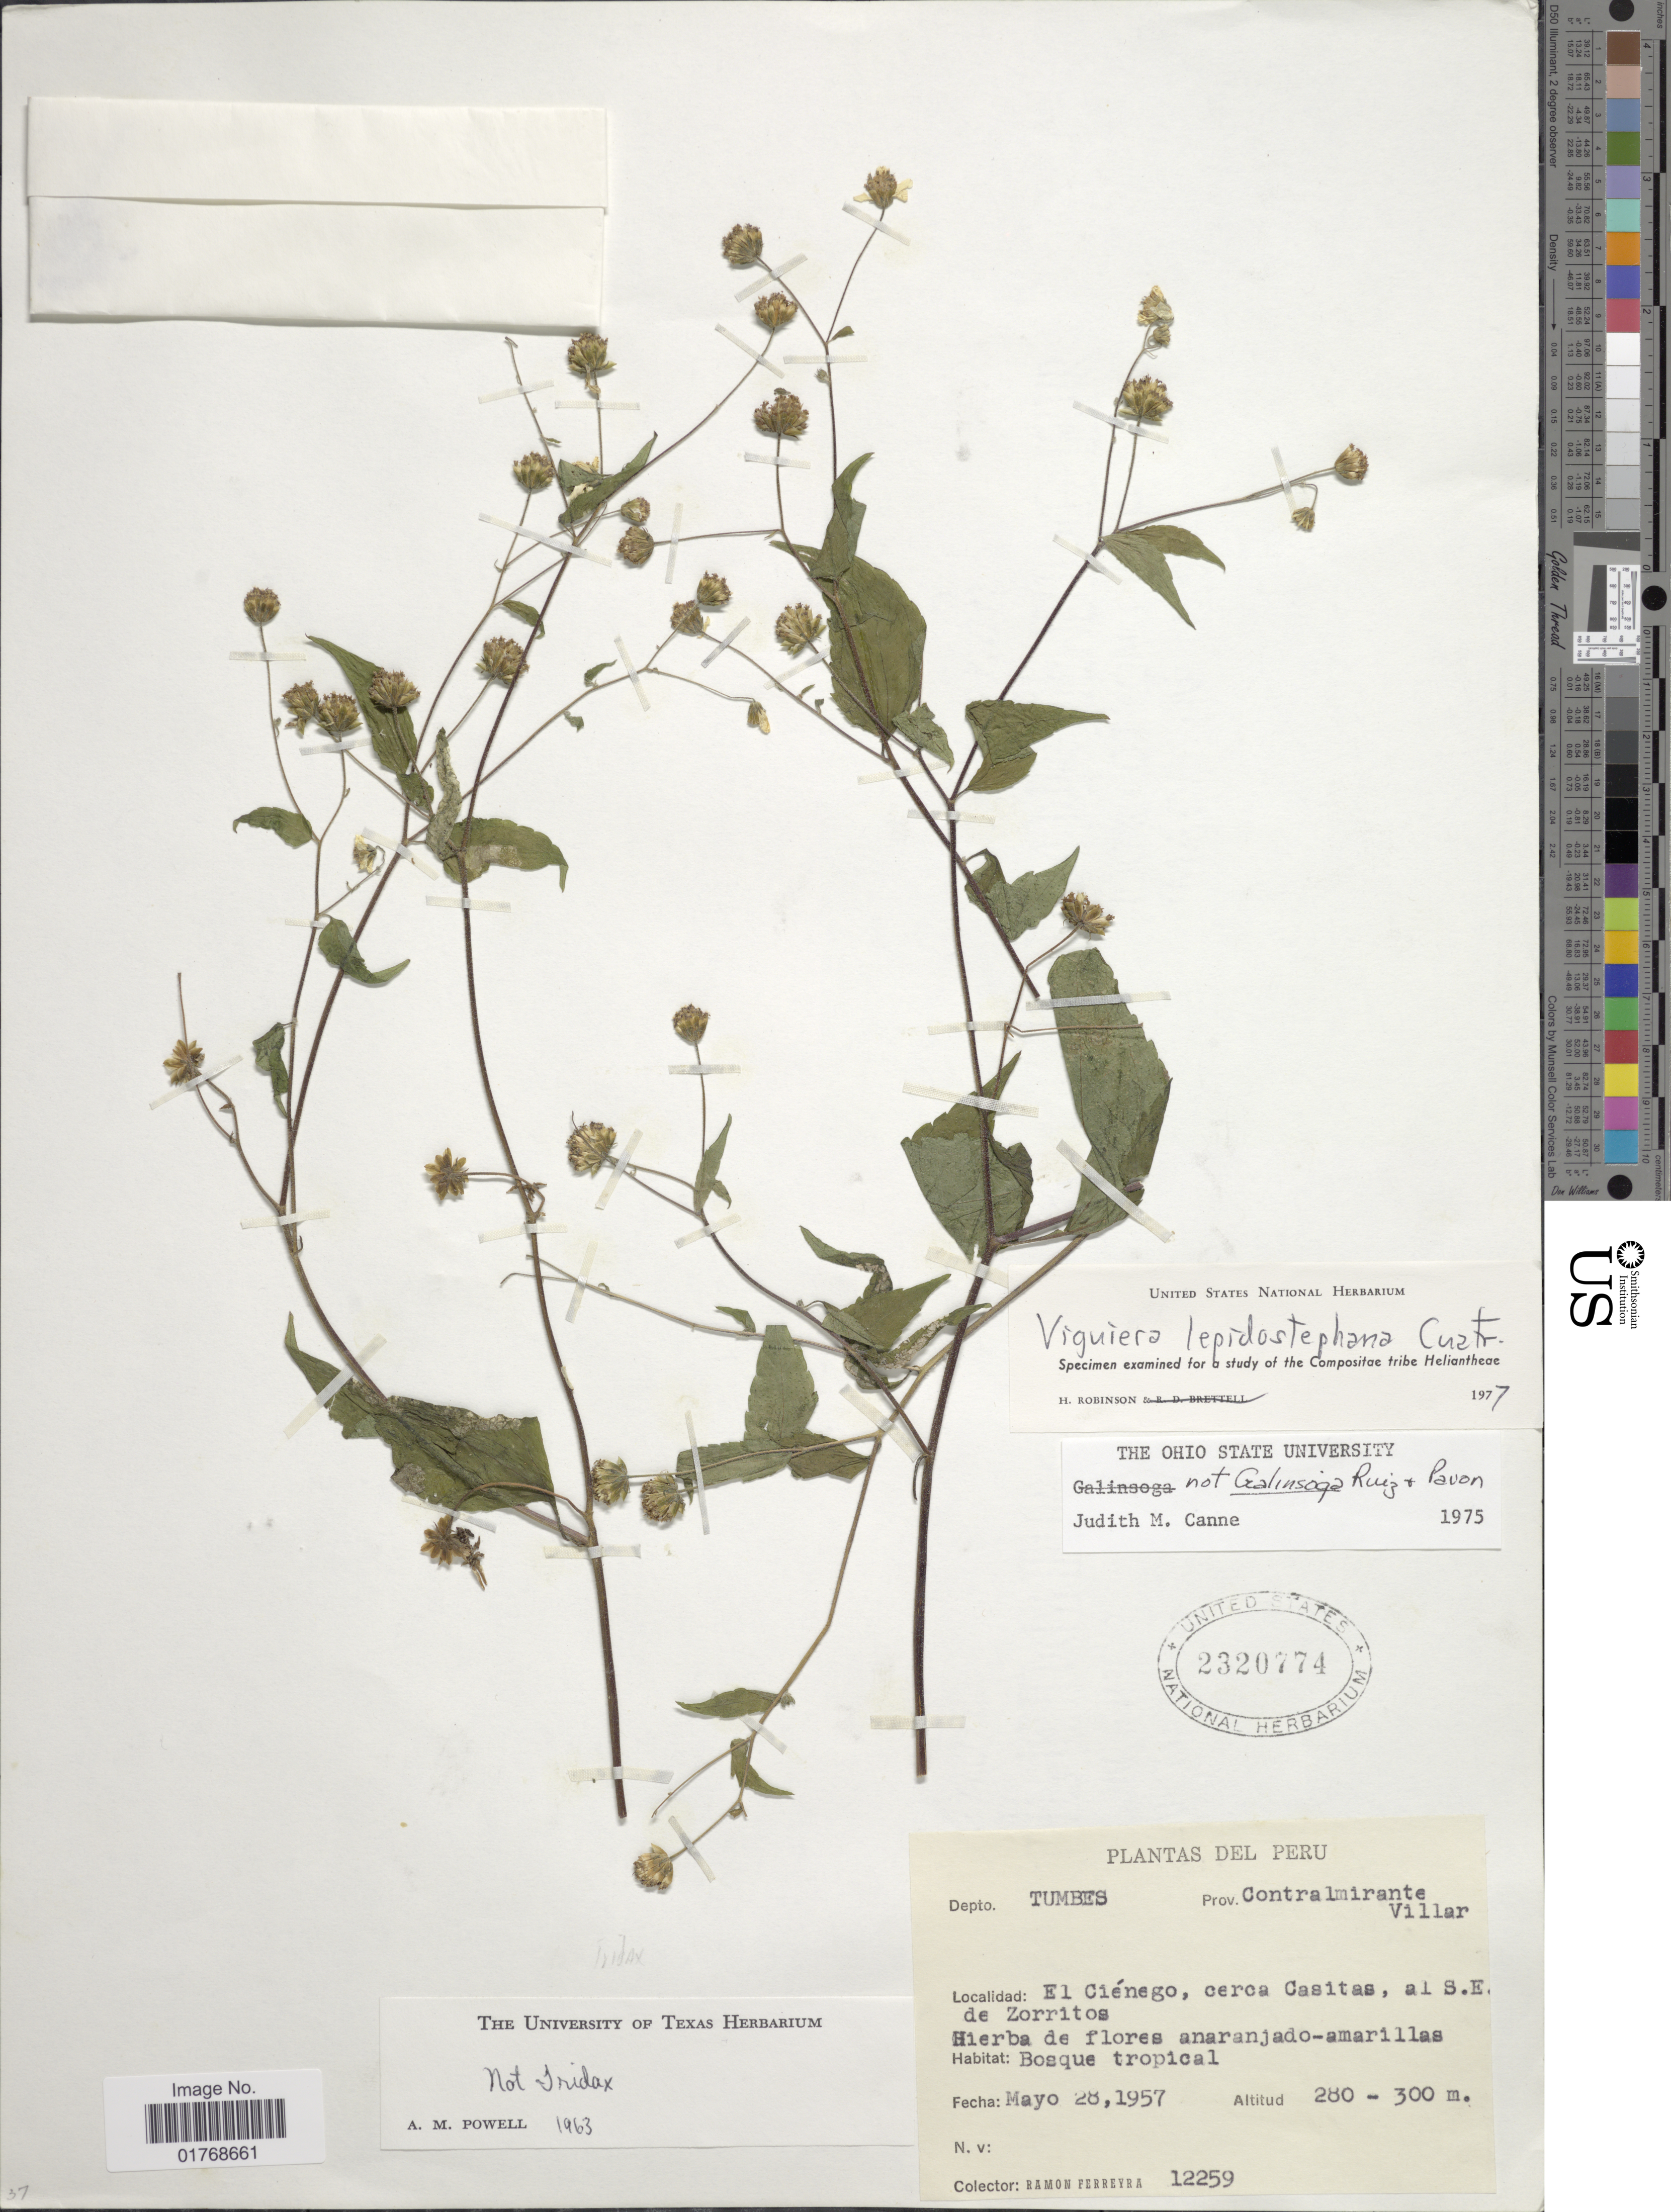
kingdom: Plantae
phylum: Tracheophyta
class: Magnoliopsida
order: Asterales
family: Asteraceae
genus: Viguiera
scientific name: Viguiera lepidostephana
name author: Cuatrec.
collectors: R. A. Ferreyra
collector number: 12259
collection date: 1957-05-28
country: Peru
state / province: Tumbes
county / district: Contralmirante Villar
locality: Depto. Tumbes. Prov. Contralmirante Villar. El Ciénego, cerca Casitas, al S.E. de Zorritos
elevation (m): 280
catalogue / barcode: US 2320774